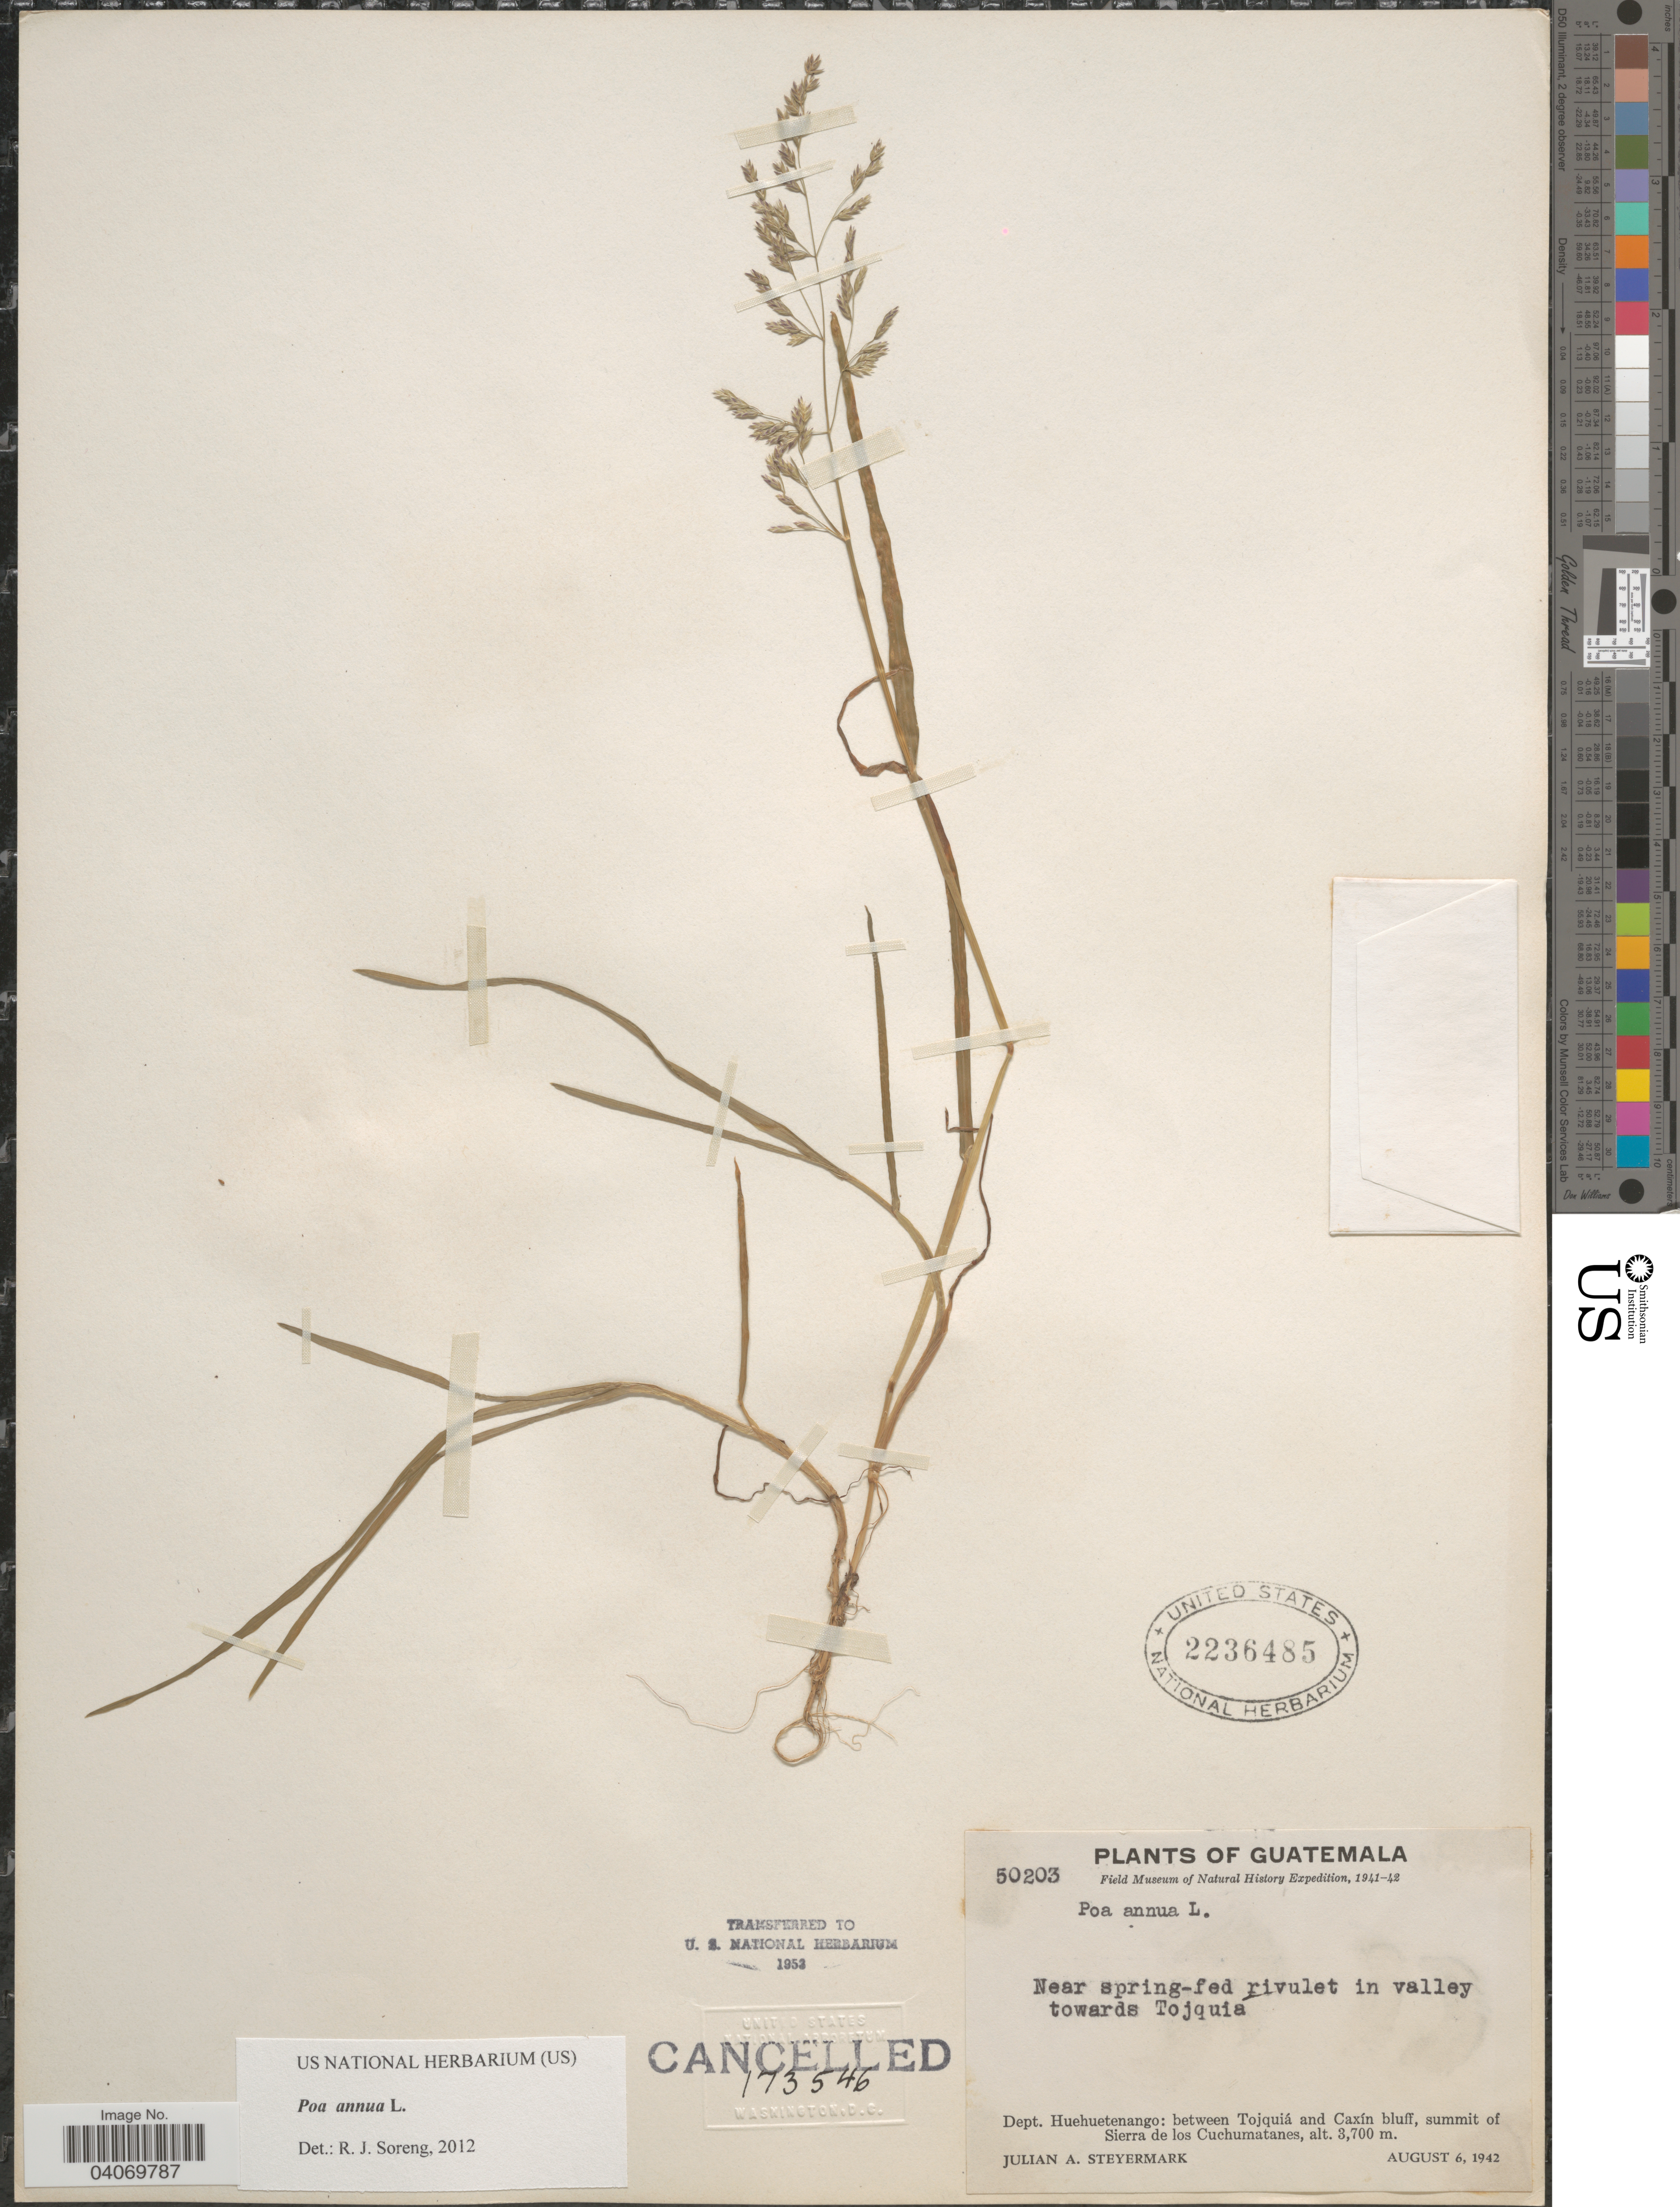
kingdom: Plantae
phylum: Tracheophyta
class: Liliopsida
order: Poales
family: Poaceae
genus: Poa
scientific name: Poa annua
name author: L.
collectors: J. Steyermark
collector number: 50203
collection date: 1942-08-06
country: Guatemala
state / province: Huehuetenango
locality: Field Museum of Natural History Expedition, 1941-42. Near spring-fed rivulet in valley towards Tojquia. Dept. Huehuetenango: between Tojquiá and Caxín bluff, summit of Sierra de los Cuchumatanes.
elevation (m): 3700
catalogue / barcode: US 2236485